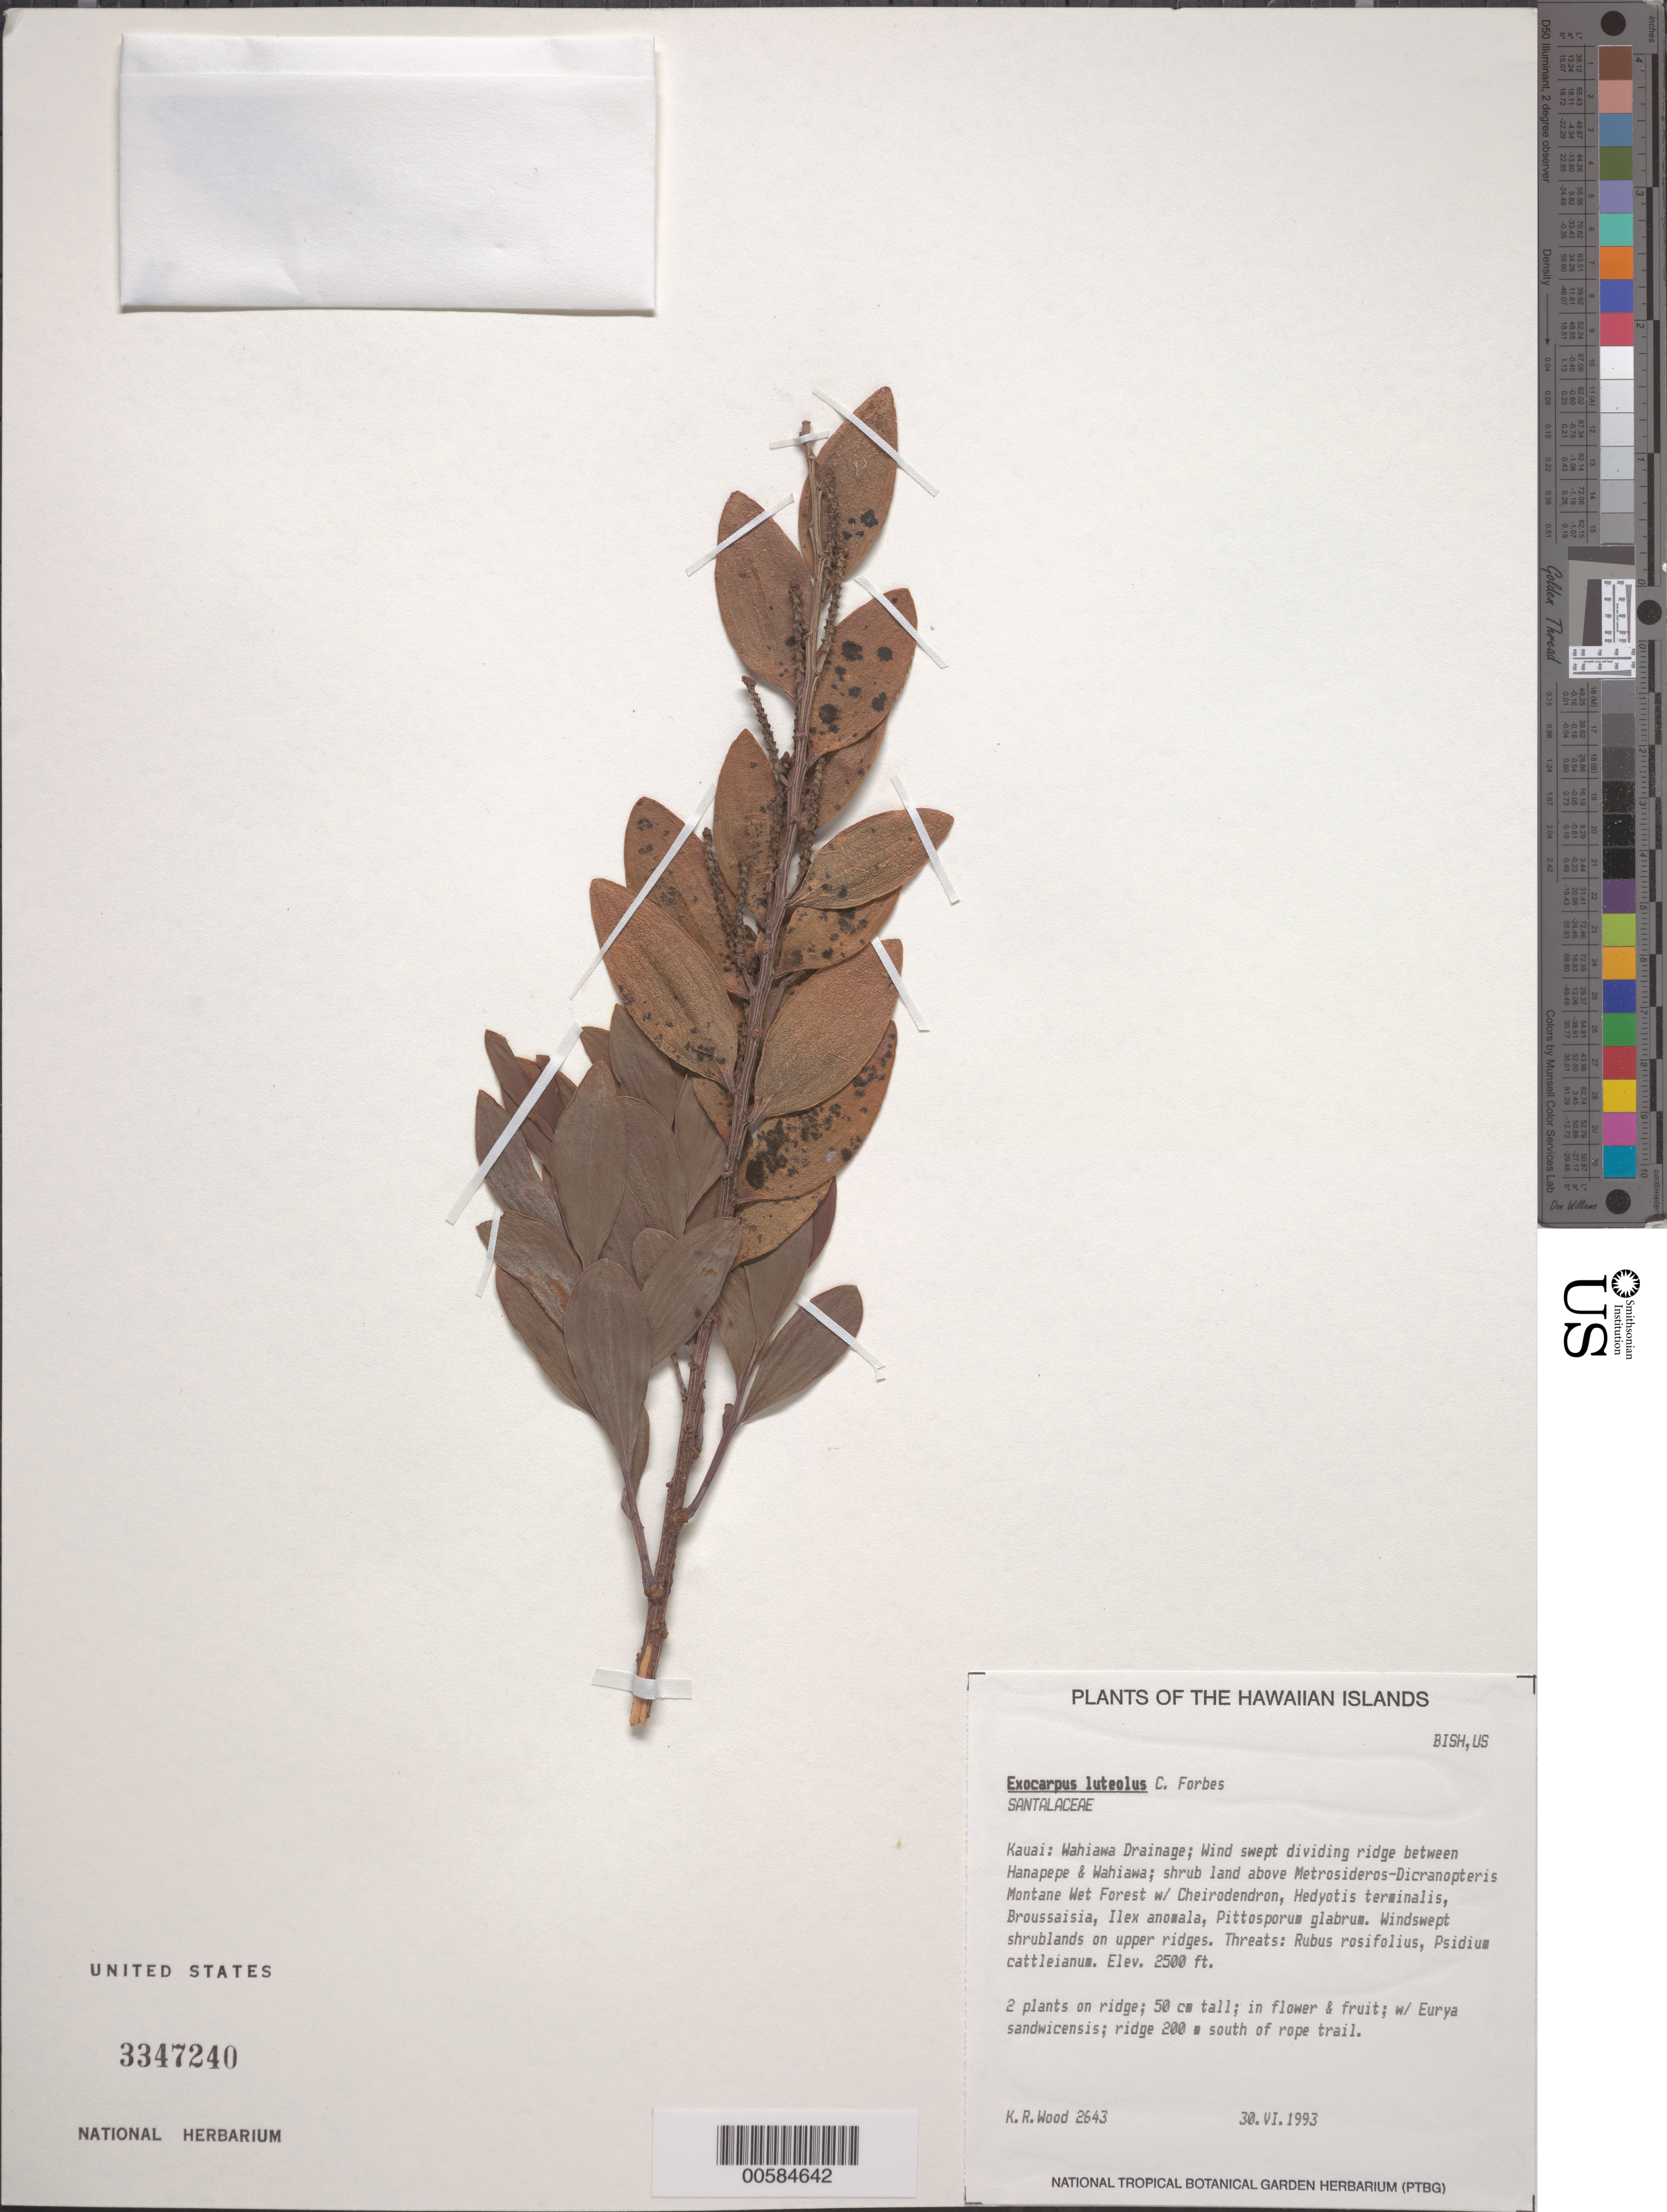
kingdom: Plantae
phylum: Tracheophyta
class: Magnoliopsida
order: Santalales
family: Santalaceae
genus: Exocarpos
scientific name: Exocarpos luteolus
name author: C.N. Forbes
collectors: K. R. Wood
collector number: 2643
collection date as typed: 30 Jun 1993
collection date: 1993-06-30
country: United States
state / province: Hawaii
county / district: Kauai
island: Kaua'i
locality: Wahiawa Drainage; ridge between Hanapepe & Wahiawa.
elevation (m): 762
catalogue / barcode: US 3347240